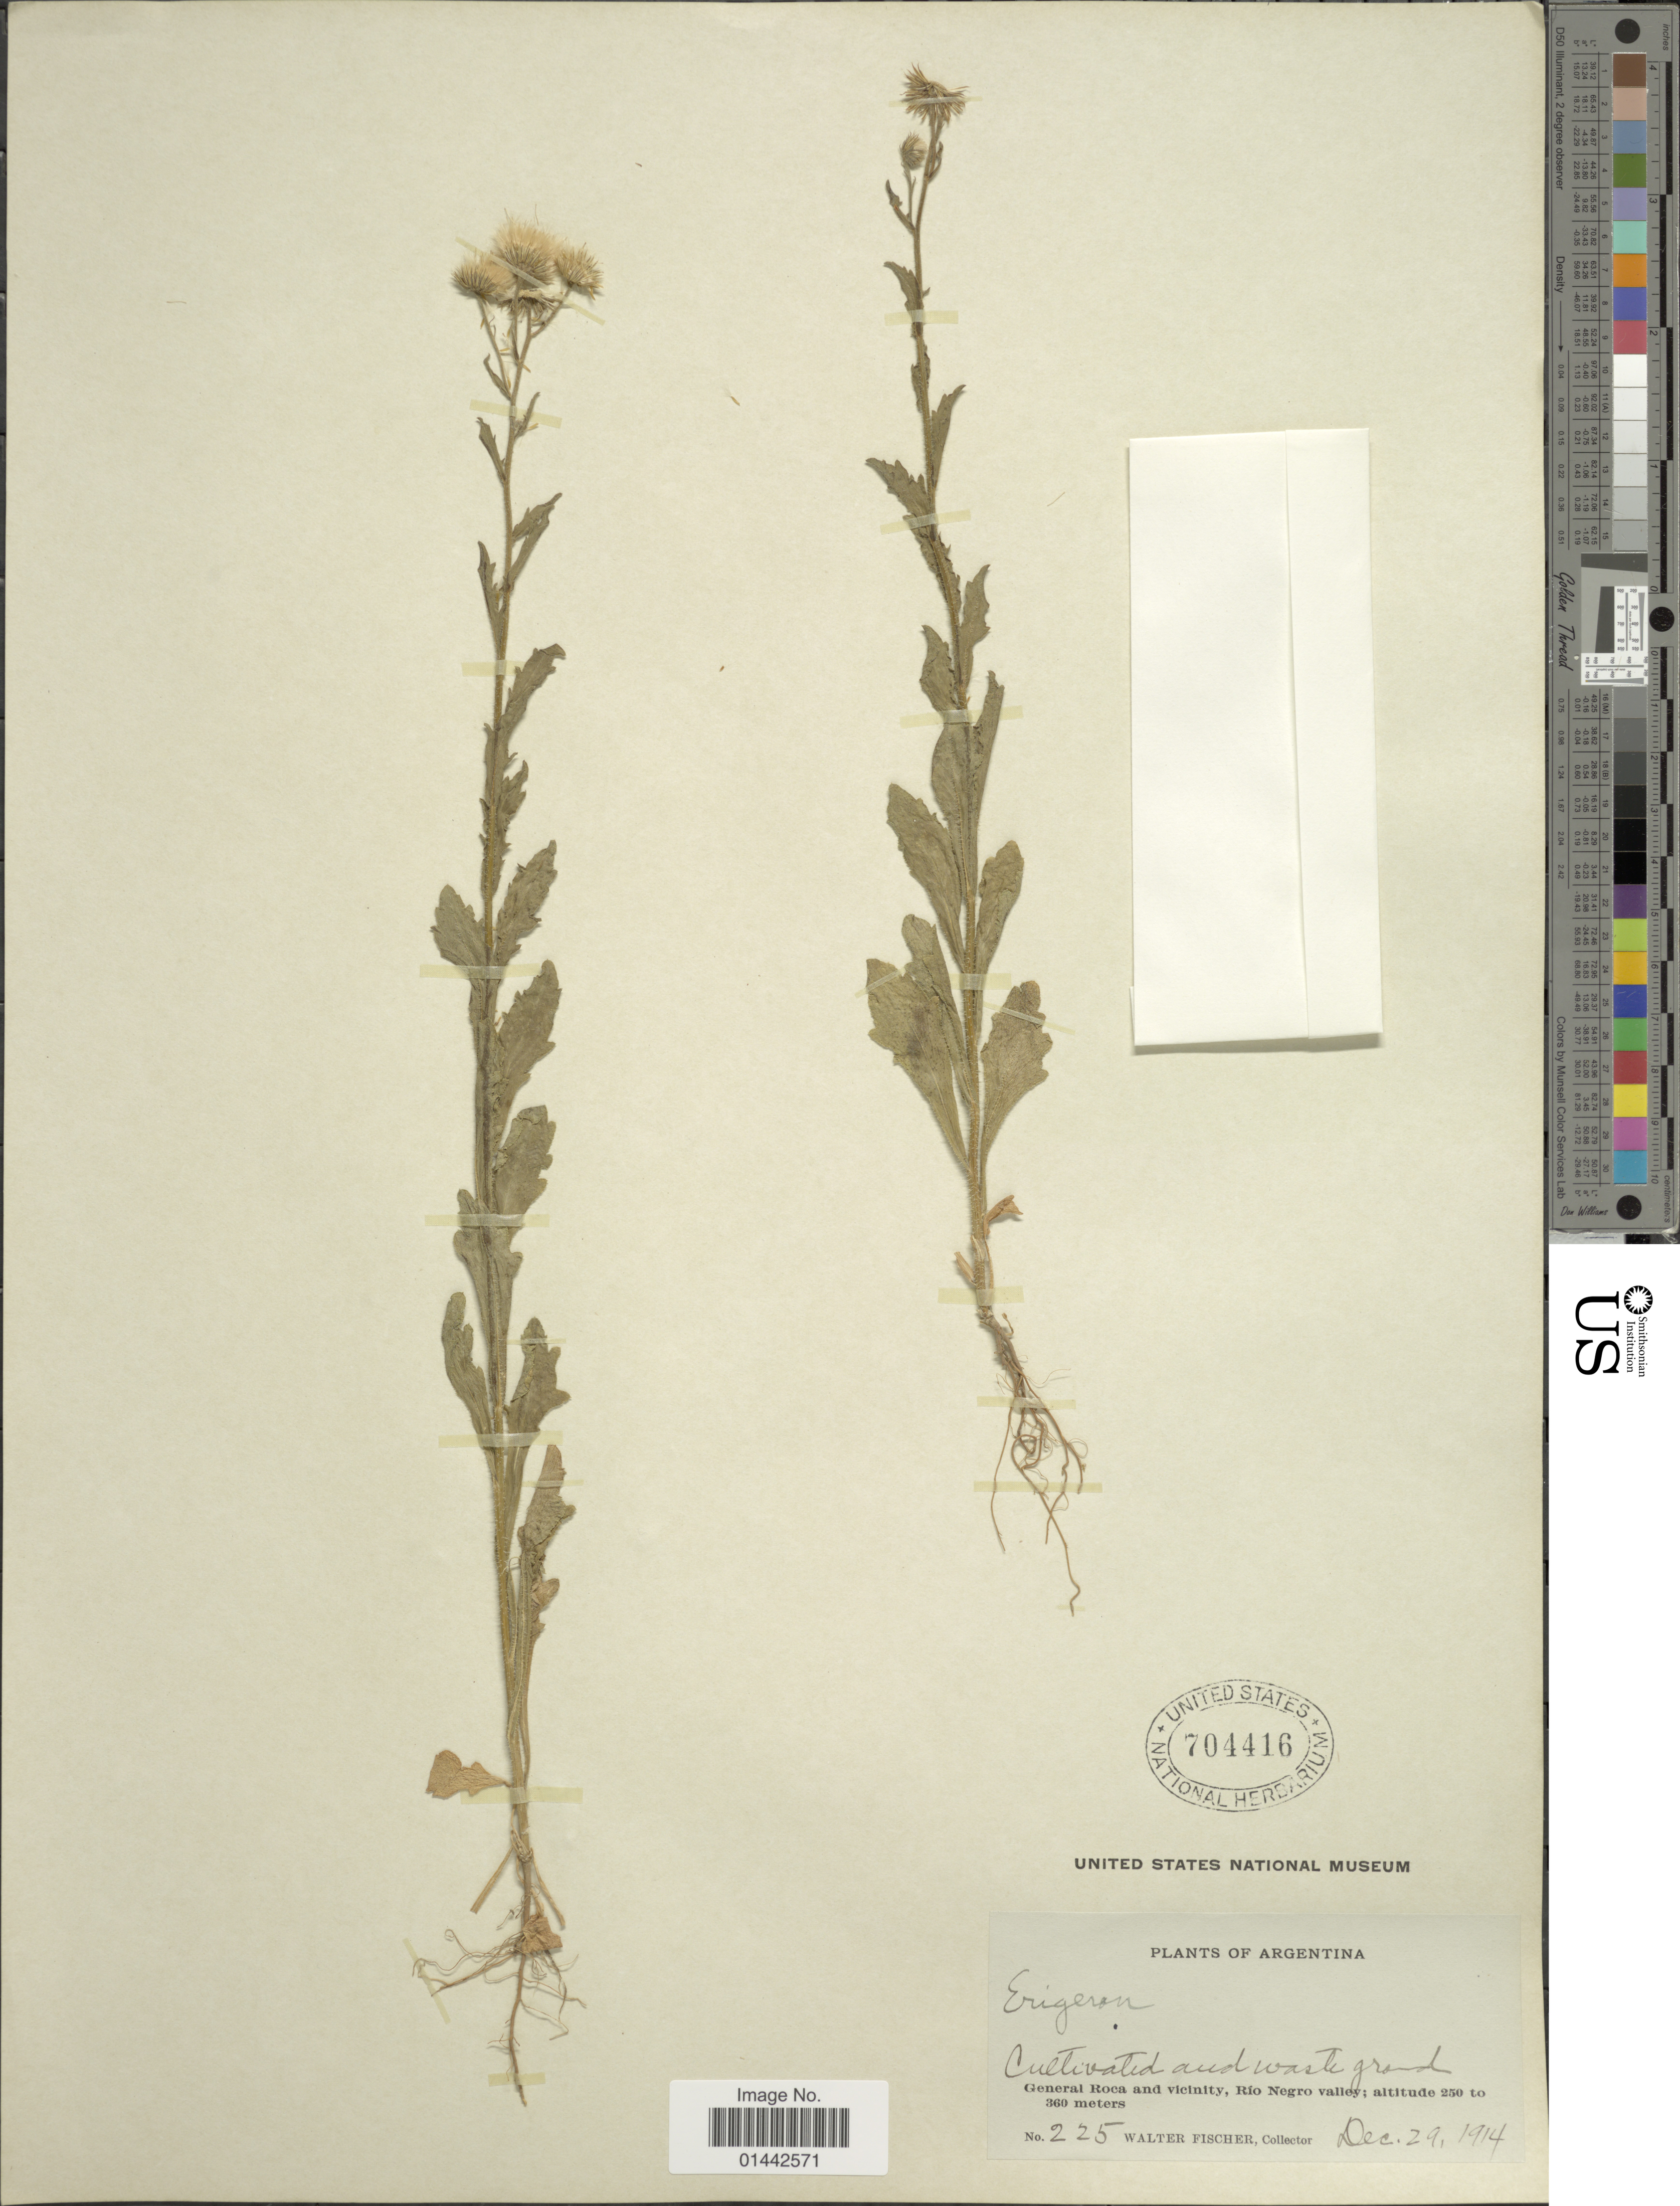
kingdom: Plantae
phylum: Tracheophyta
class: Magnoliopsida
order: Asterales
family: Asteraceae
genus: Erigeron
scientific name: Erigeron sp.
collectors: W. Fischer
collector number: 225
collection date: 1914-12-29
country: Argentina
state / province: Rio Negro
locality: Cultivated and wate ground, General Roca and vicinity, Rio Negro Valley.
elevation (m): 250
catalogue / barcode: US 704416